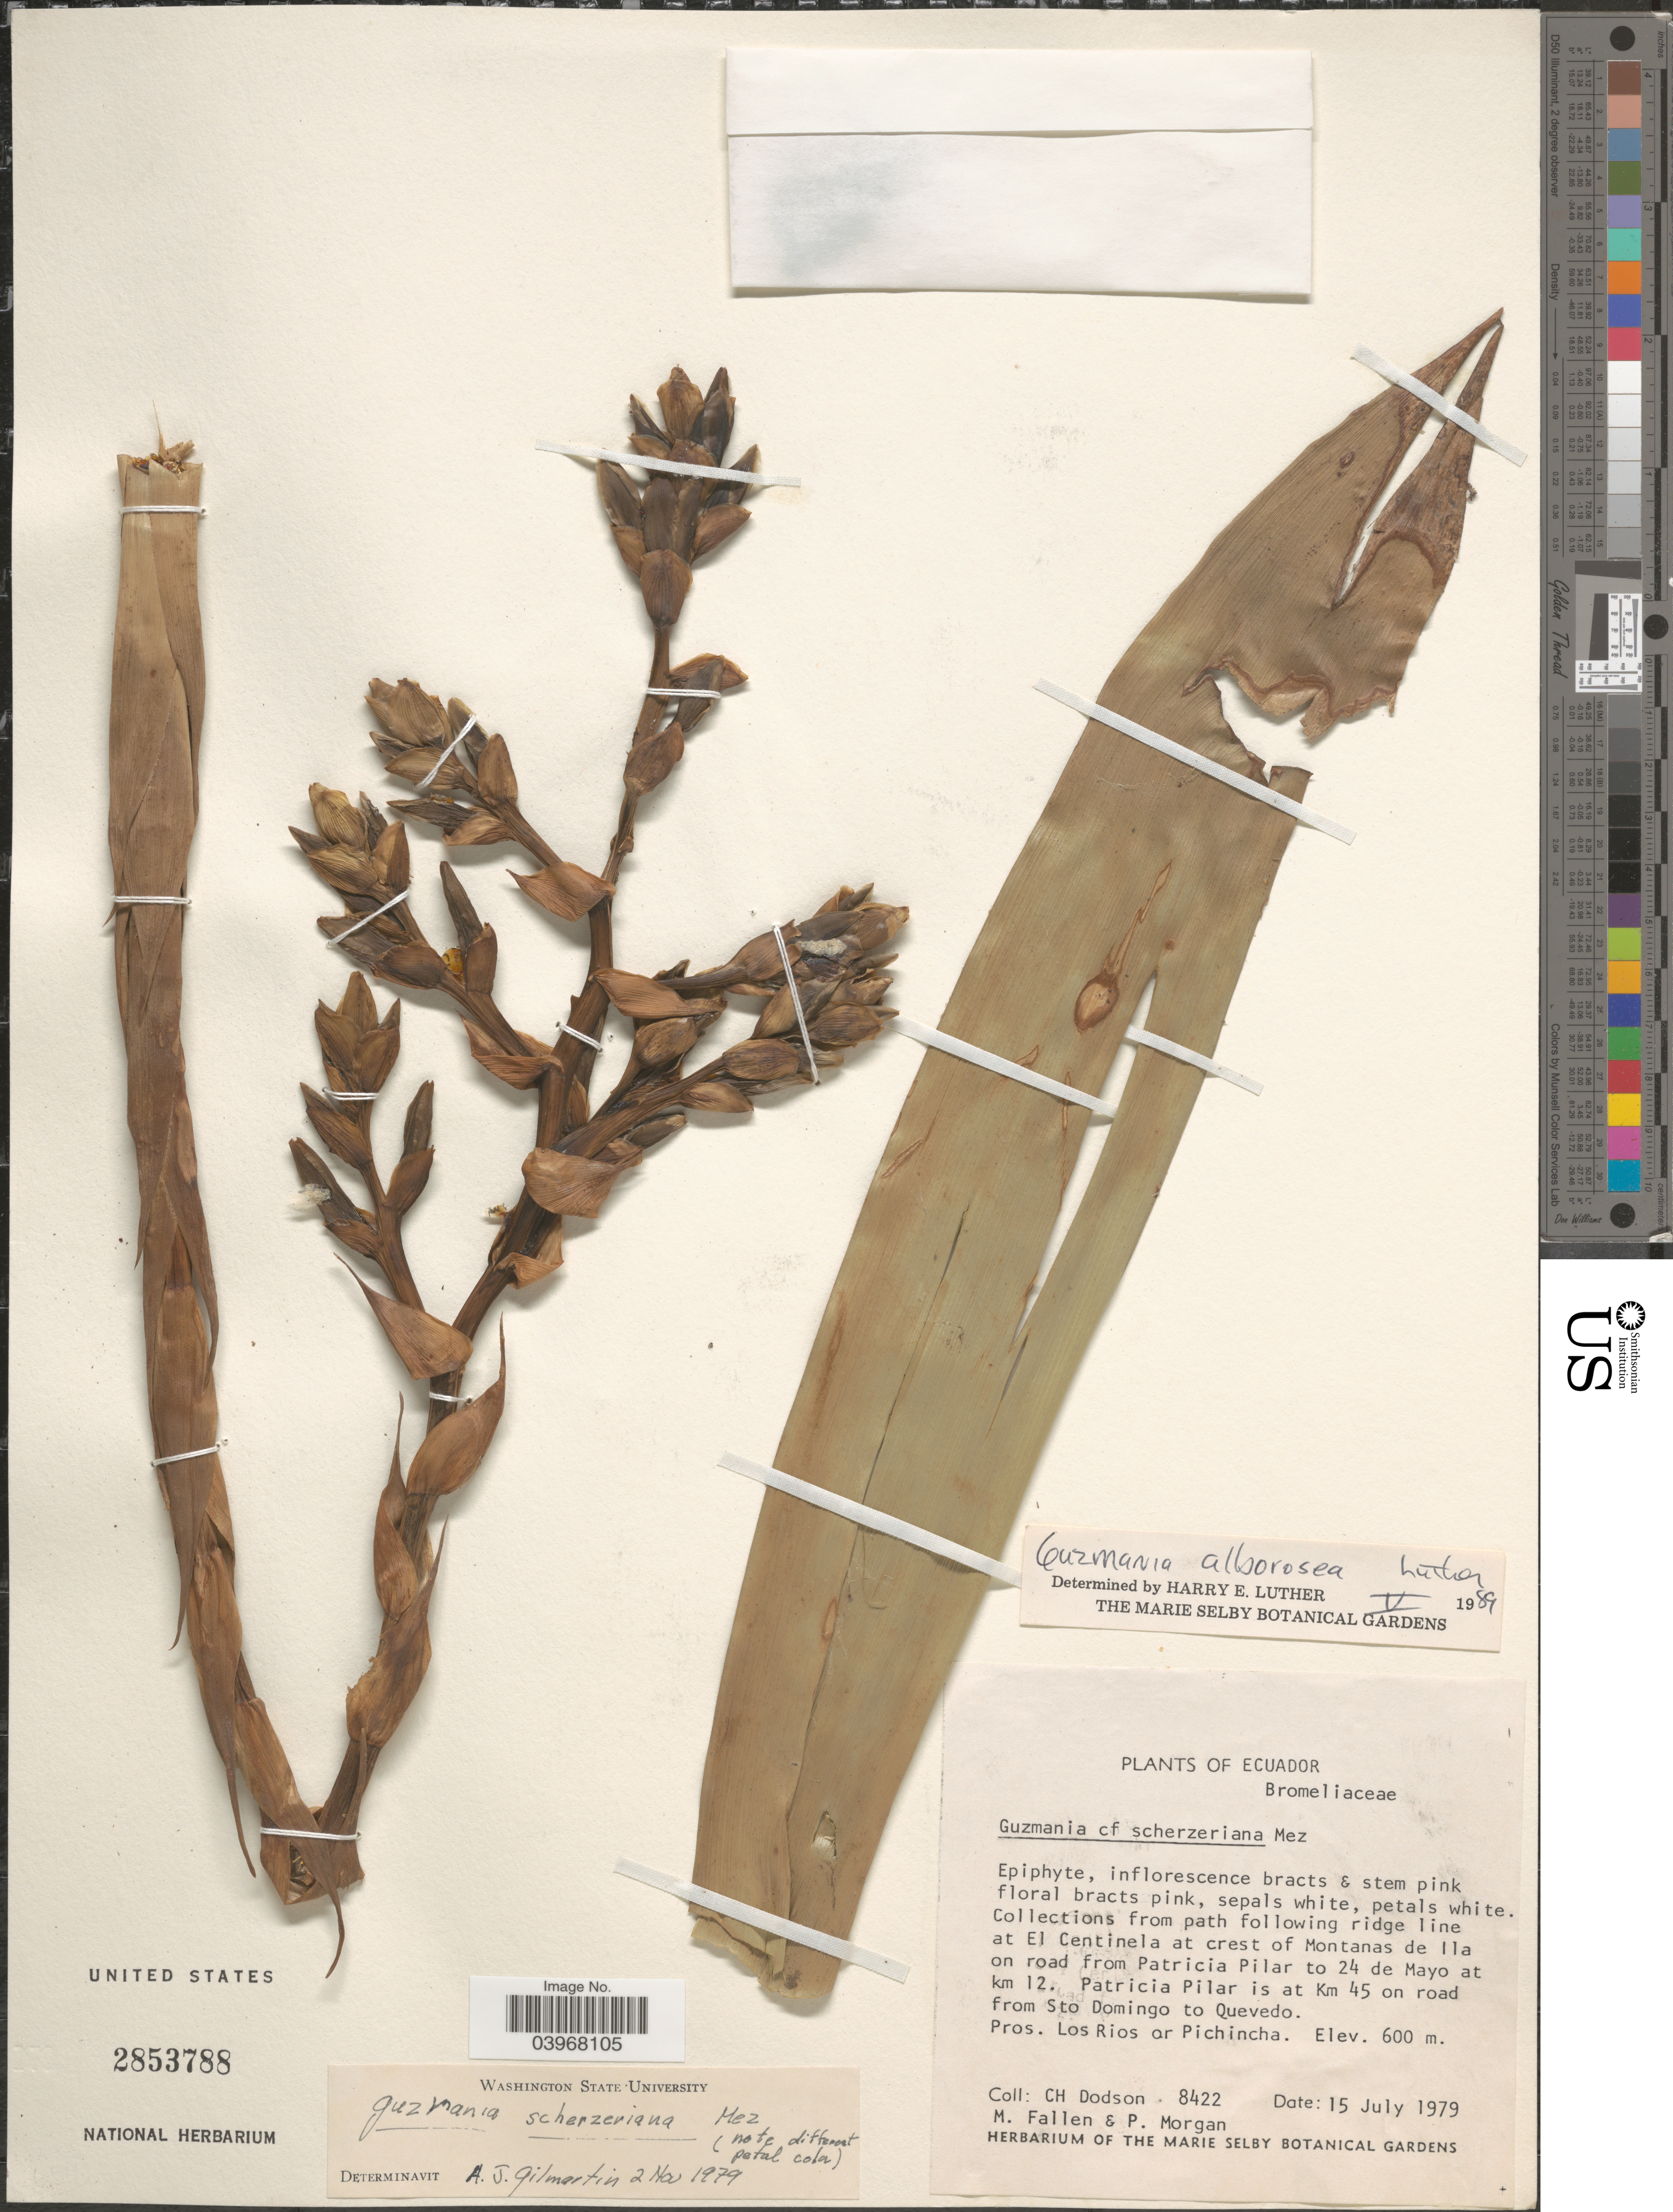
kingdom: Plantae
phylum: Tracheophyta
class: Liliopsida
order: Poales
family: Bromeliaceae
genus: Guzmania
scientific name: Guzmania alborosea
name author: H. Luther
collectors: C. H. Dodson, M. Fallen & P. Morgan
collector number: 8422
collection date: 1979-07-15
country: Ecuador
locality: At El Centinela at crest of Montanas de Ila on road from Patricia Pilar to 24 de Mayo at km 12. Patricia Pilar is at Km 45 on road from Sto Domingo to Quevedo. Pros. Los Rios or Pichincha.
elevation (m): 600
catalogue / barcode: US 2853788